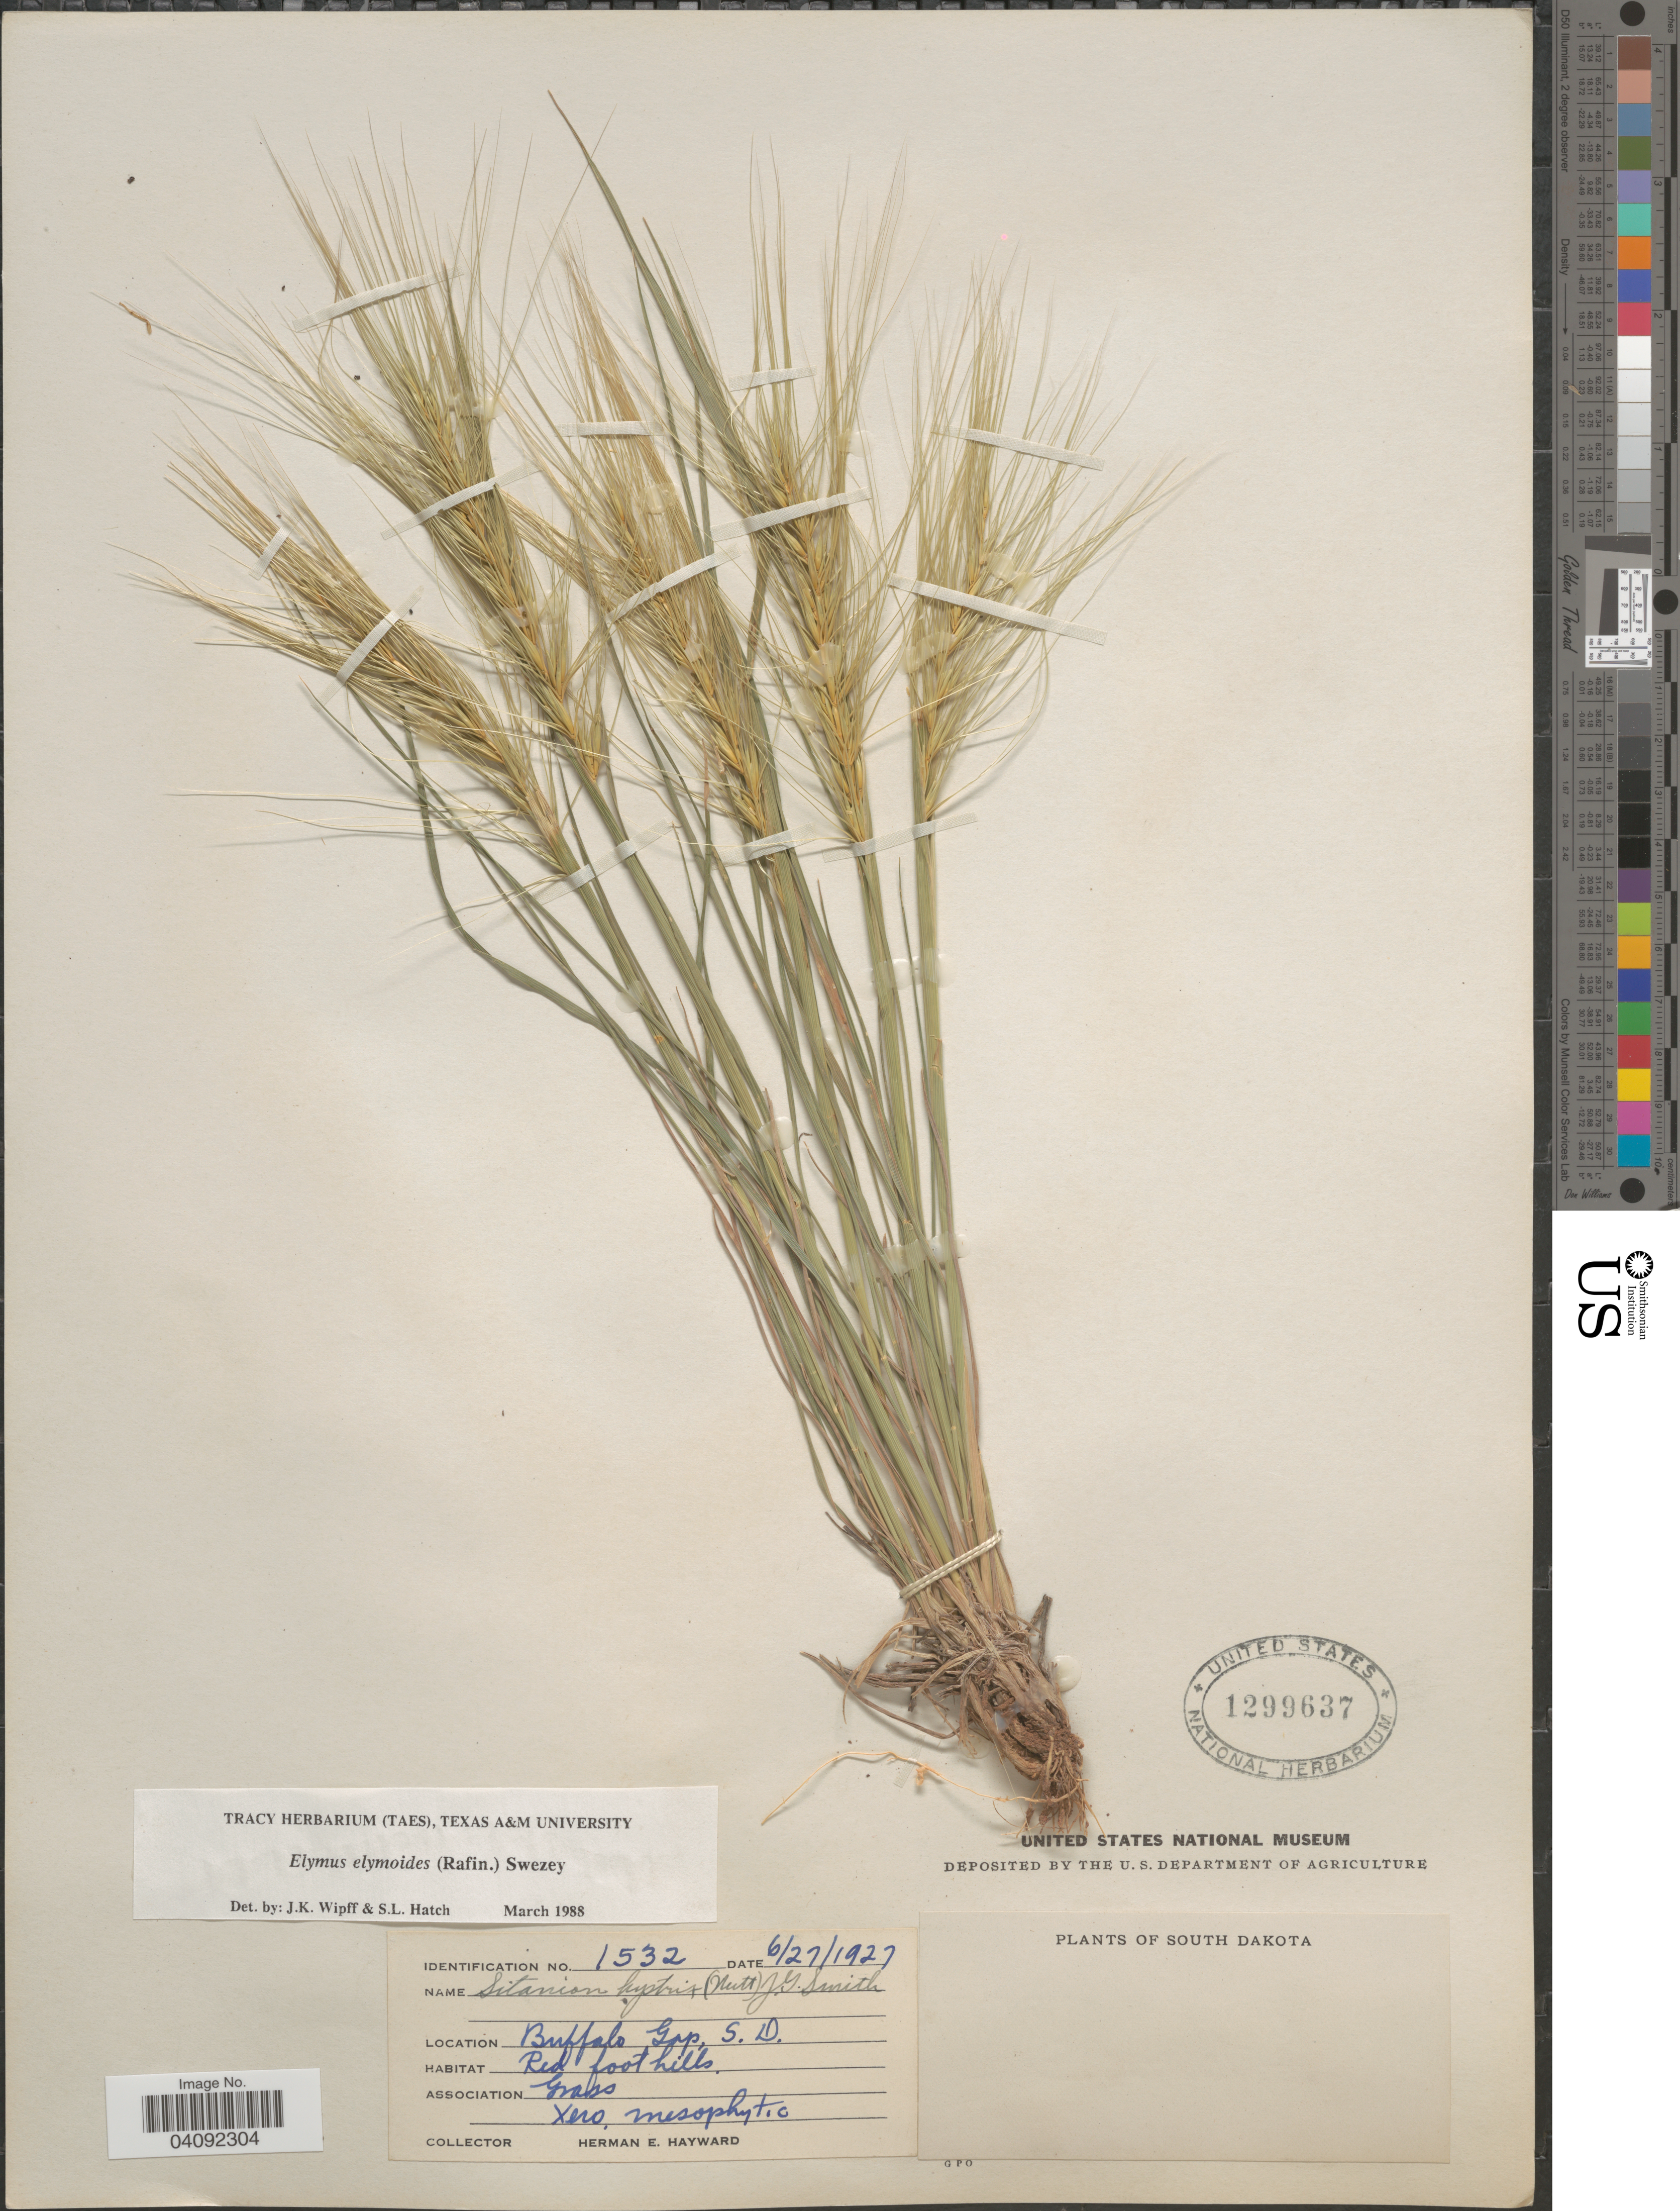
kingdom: Plantae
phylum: Tracheophyta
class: Liliopsida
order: Poales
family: Poaceae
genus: Elymus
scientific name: Elymus elymoides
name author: (Raf.) Swezey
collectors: H. Hayward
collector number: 1532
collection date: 1927-06-27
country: United States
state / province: South Dakota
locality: Buffalo Gap. Red foothills.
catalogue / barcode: US 1299637